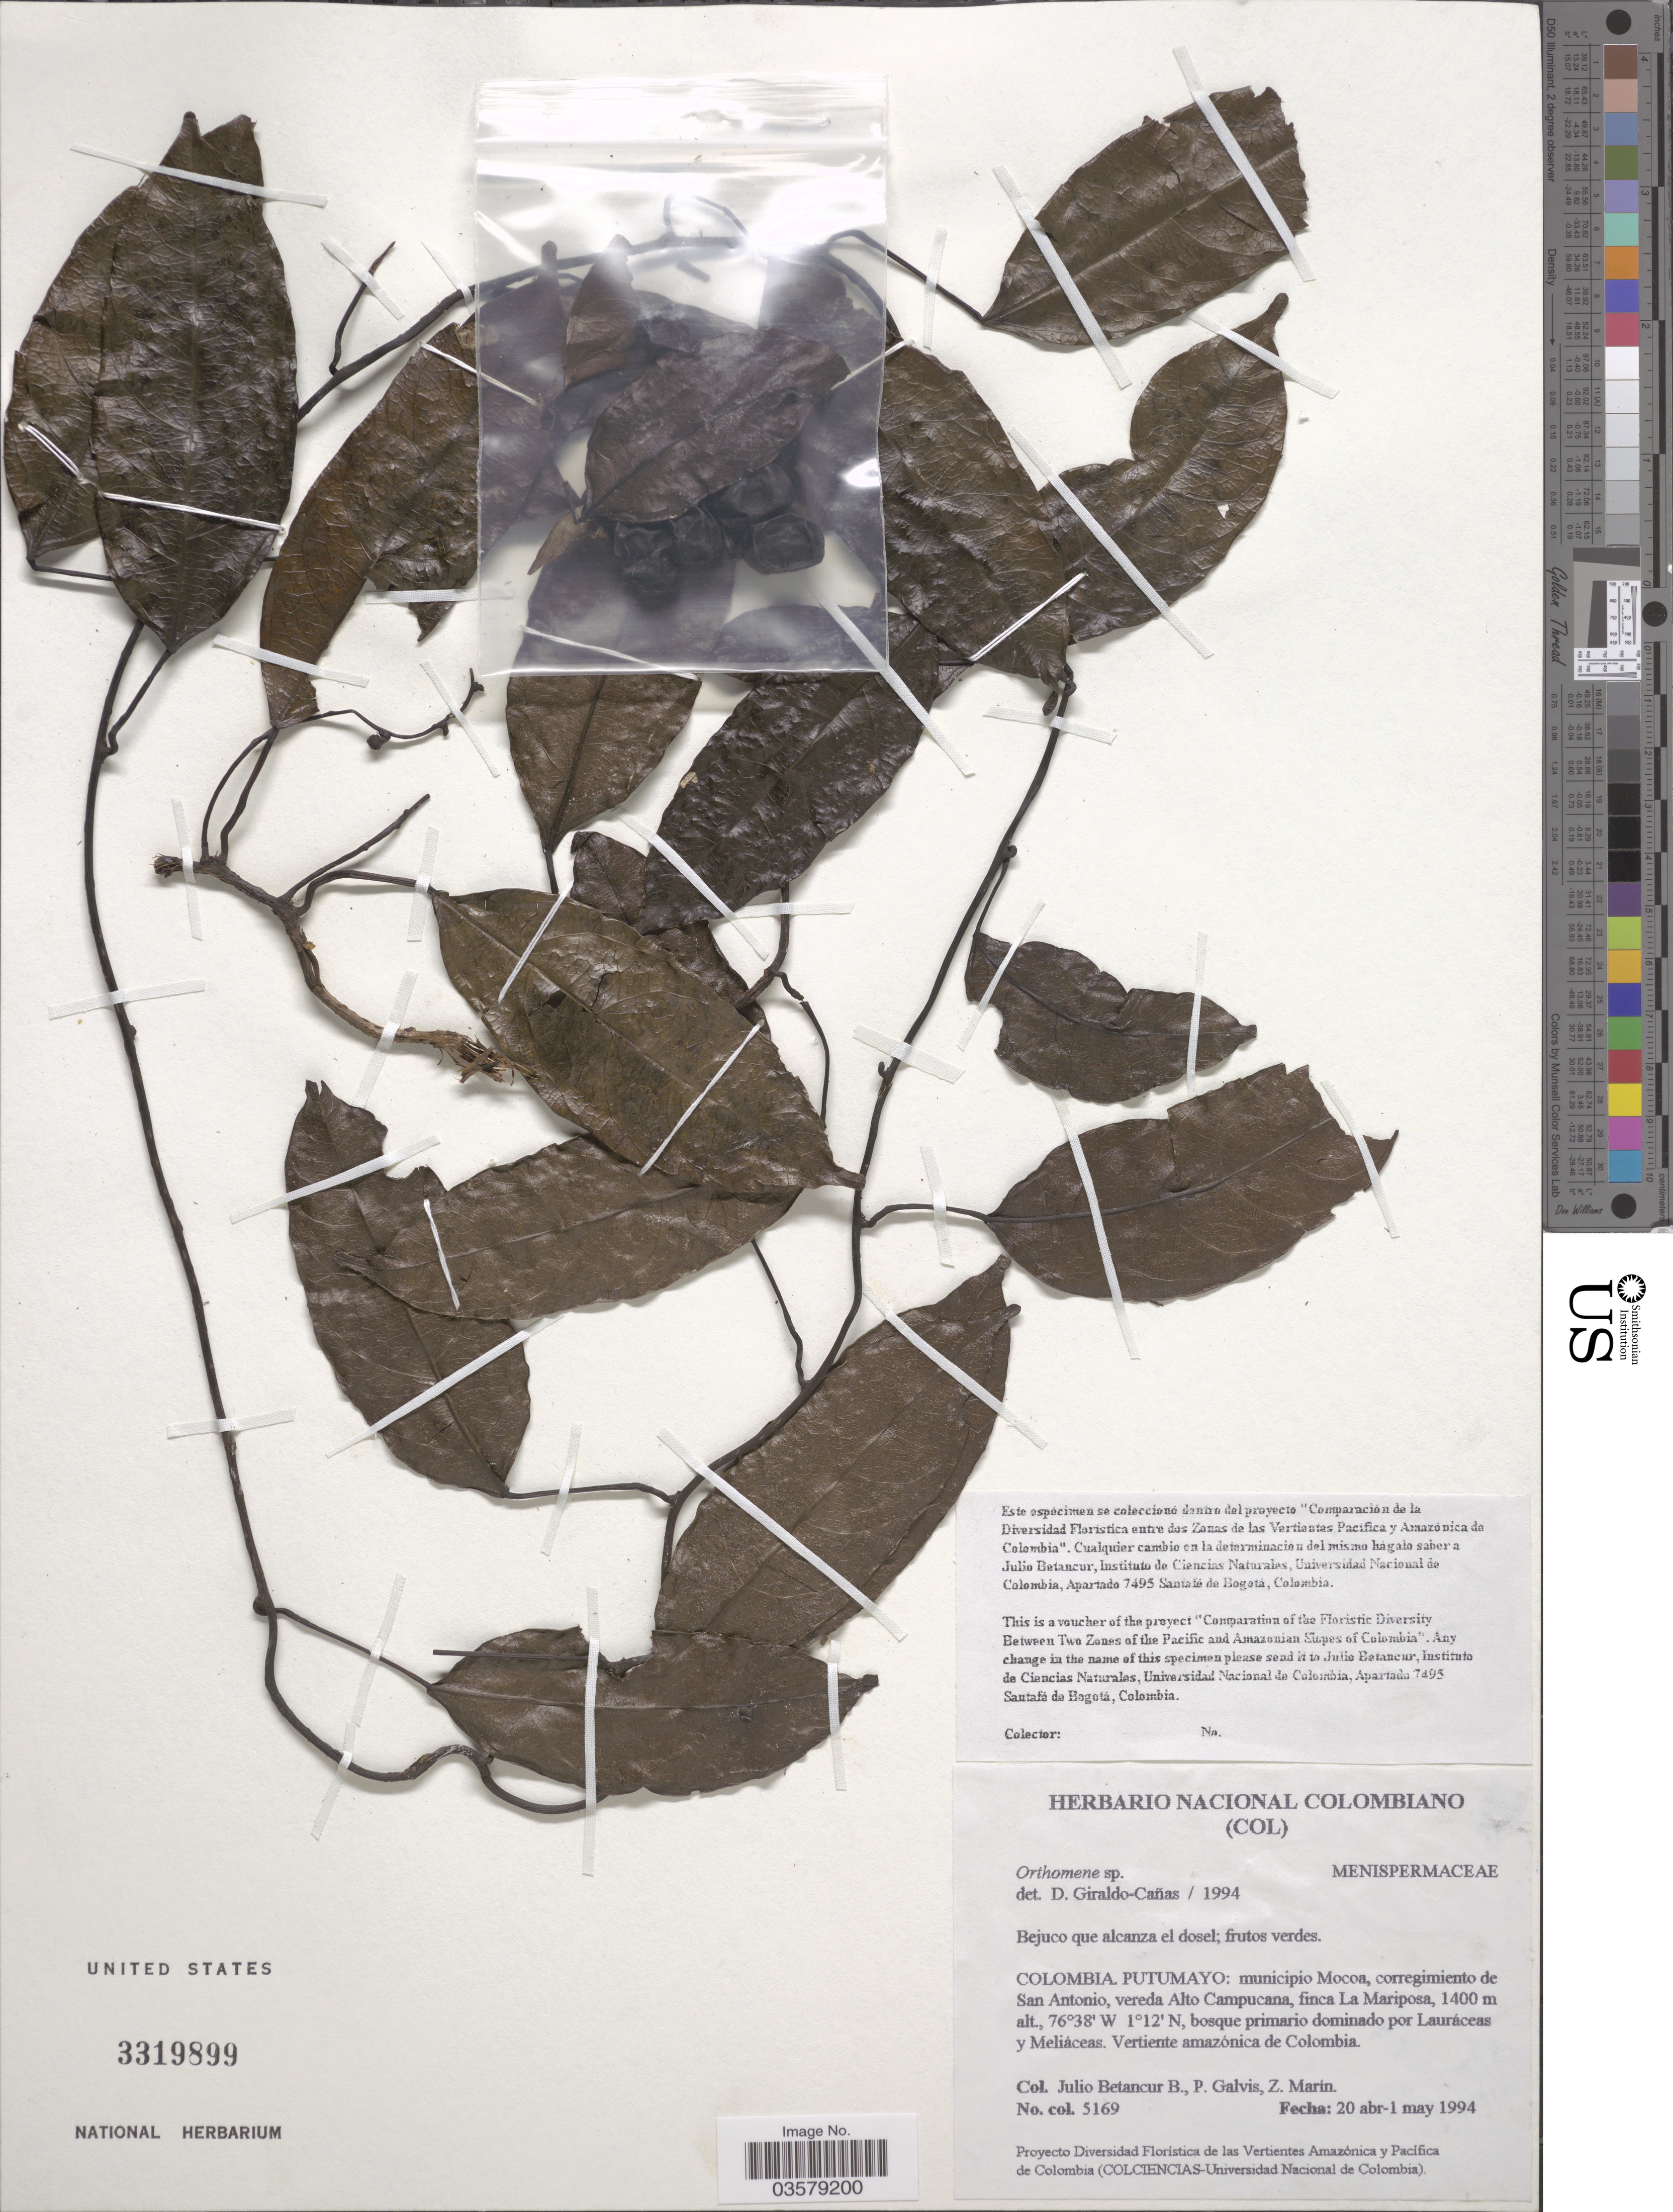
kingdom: Plantae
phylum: Tracheophyta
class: Magnoliopsida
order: Ranunculales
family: Menispermaceae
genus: Odontocarya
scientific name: Odontocarya petiolaris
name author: Barneby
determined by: Ortíz, R.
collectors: J. Betancur, P. Galvis & Z. Marin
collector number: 5169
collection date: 1994-04-20/1994-05-01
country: Colombia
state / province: Putumayo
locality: Municipio Mocoa, corregimiento de San Antonio, vereda Alto Campucana, finca La Mariposa.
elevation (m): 1400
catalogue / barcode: US 3319899